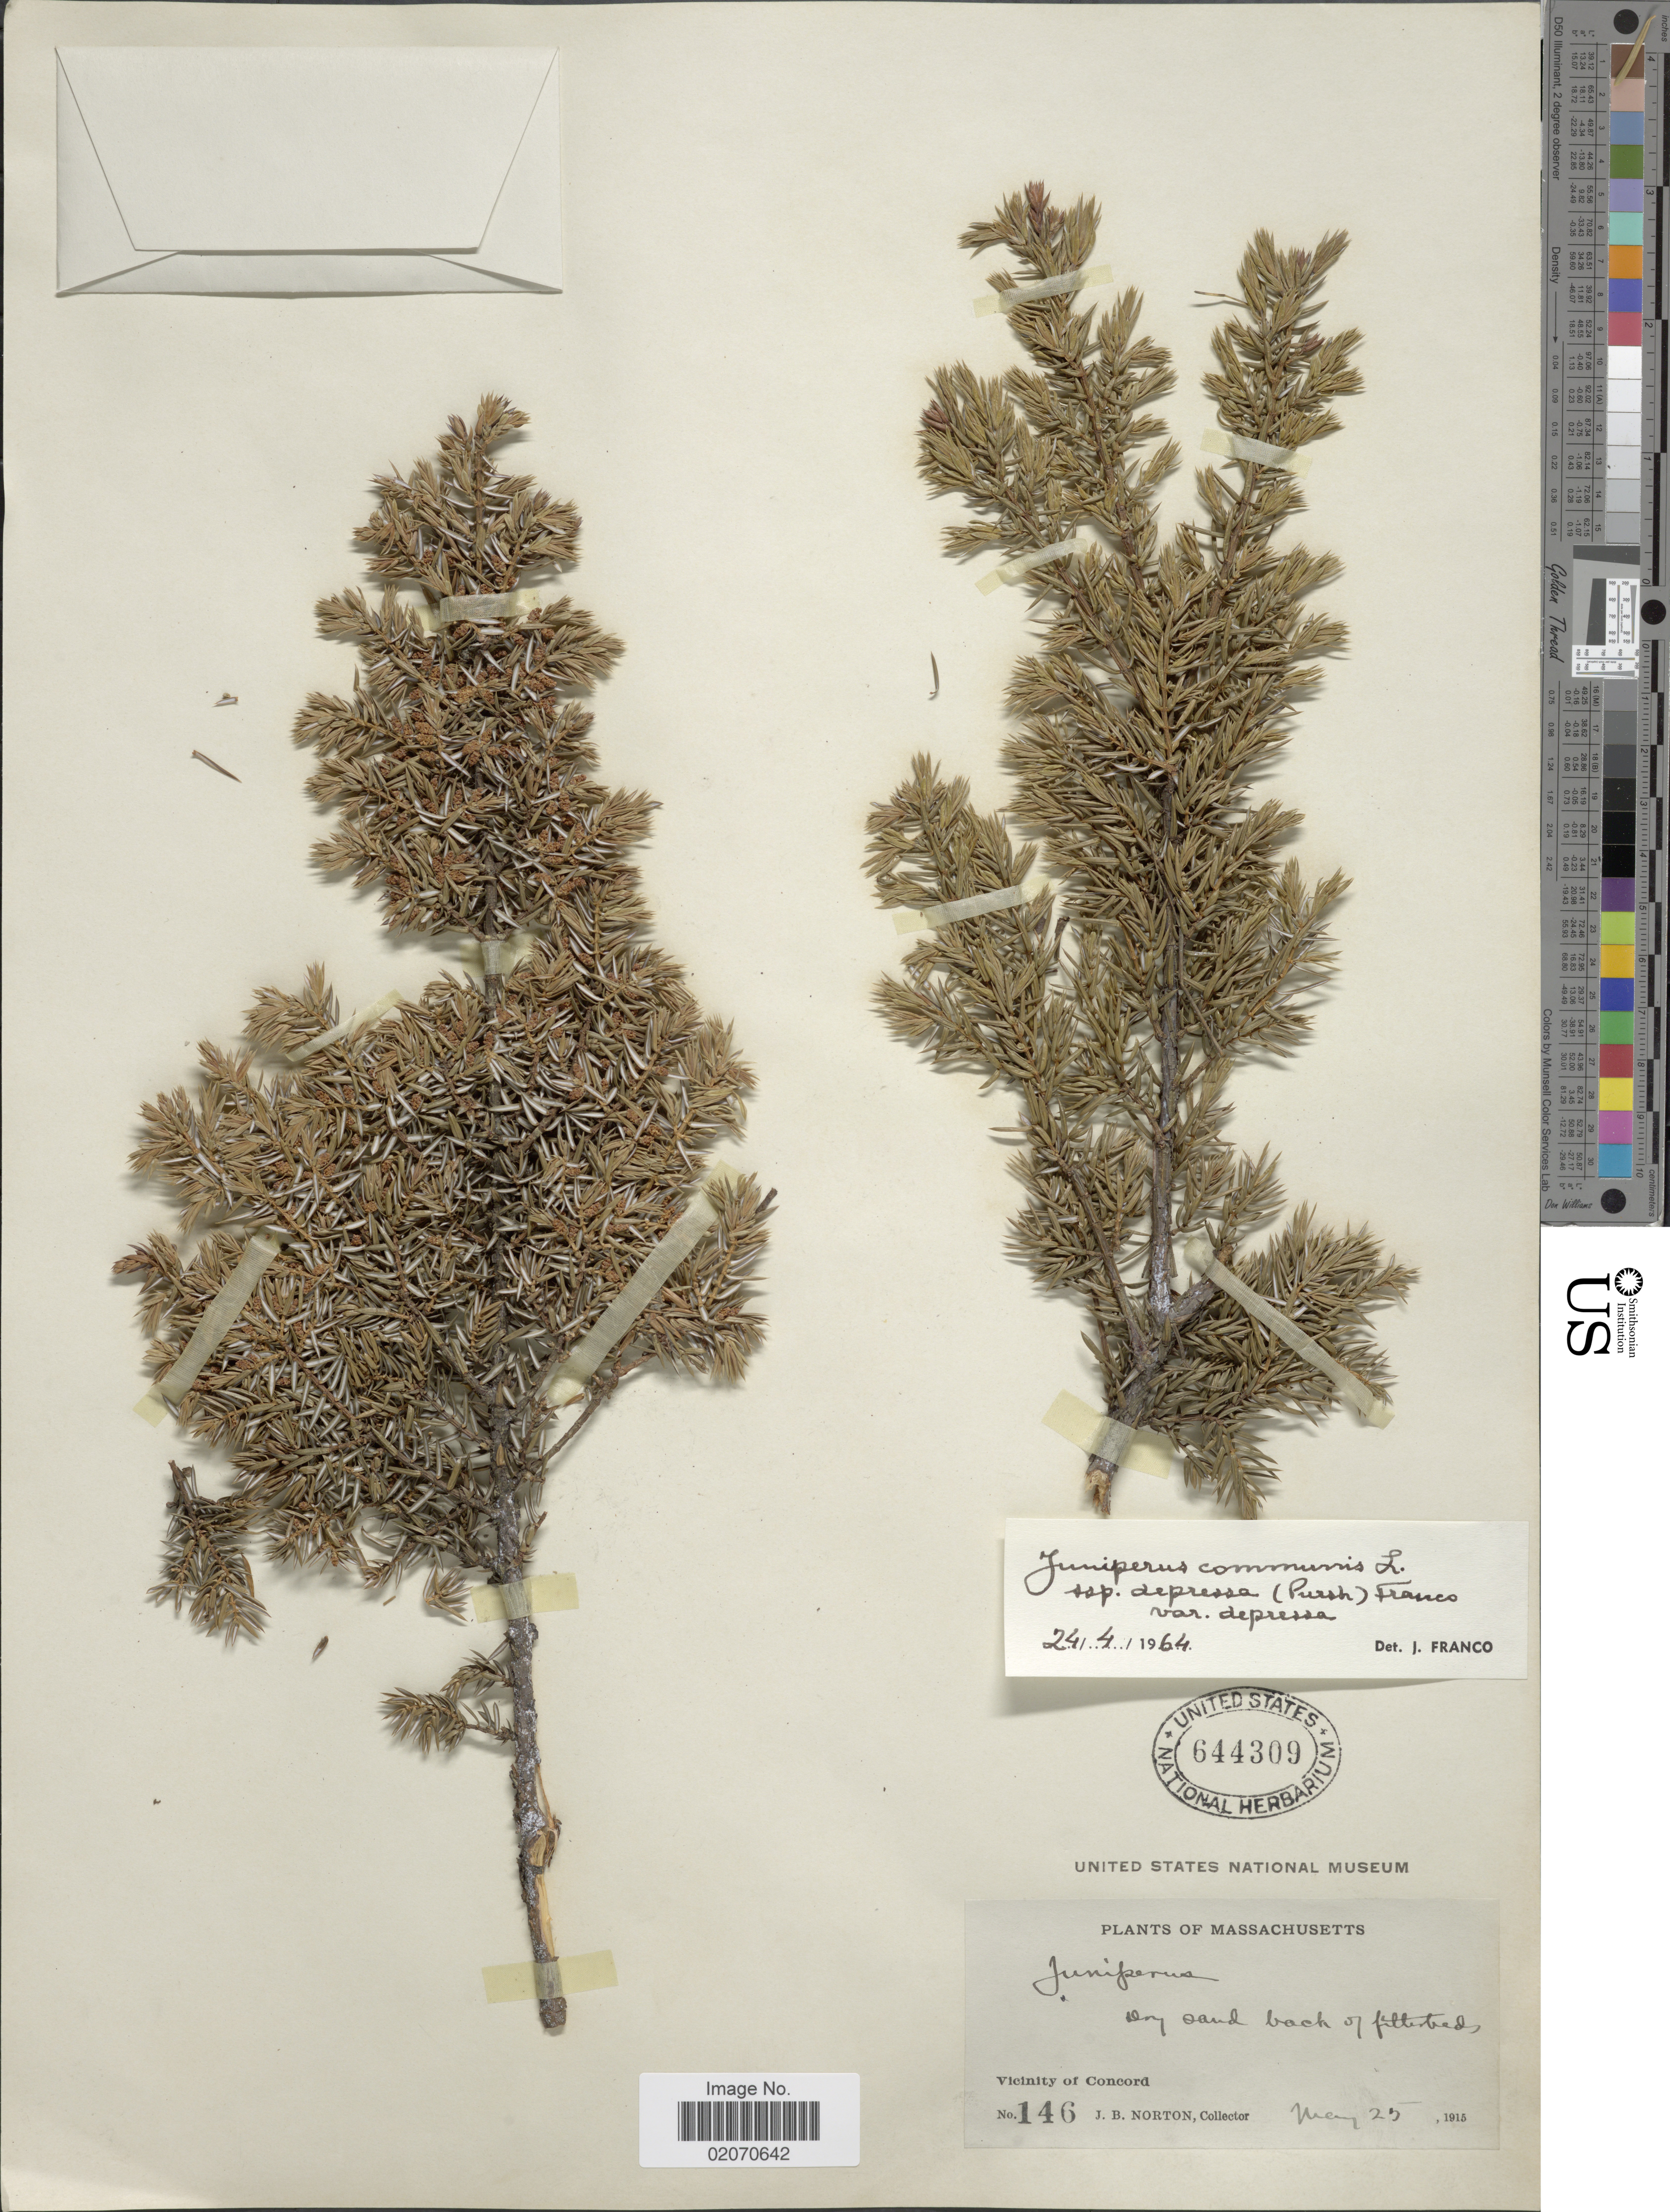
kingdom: Plantae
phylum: Tracheophyta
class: Pinopsida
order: Pinales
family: Cupressaceae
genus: Juniperus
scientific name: Juniperus communis var. depressa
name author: Pursh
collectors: J. B. Norton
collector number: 146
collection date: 1915-05-25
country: United States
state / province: Massachusetts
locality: Vicinity of Concord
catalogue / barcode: US 644309